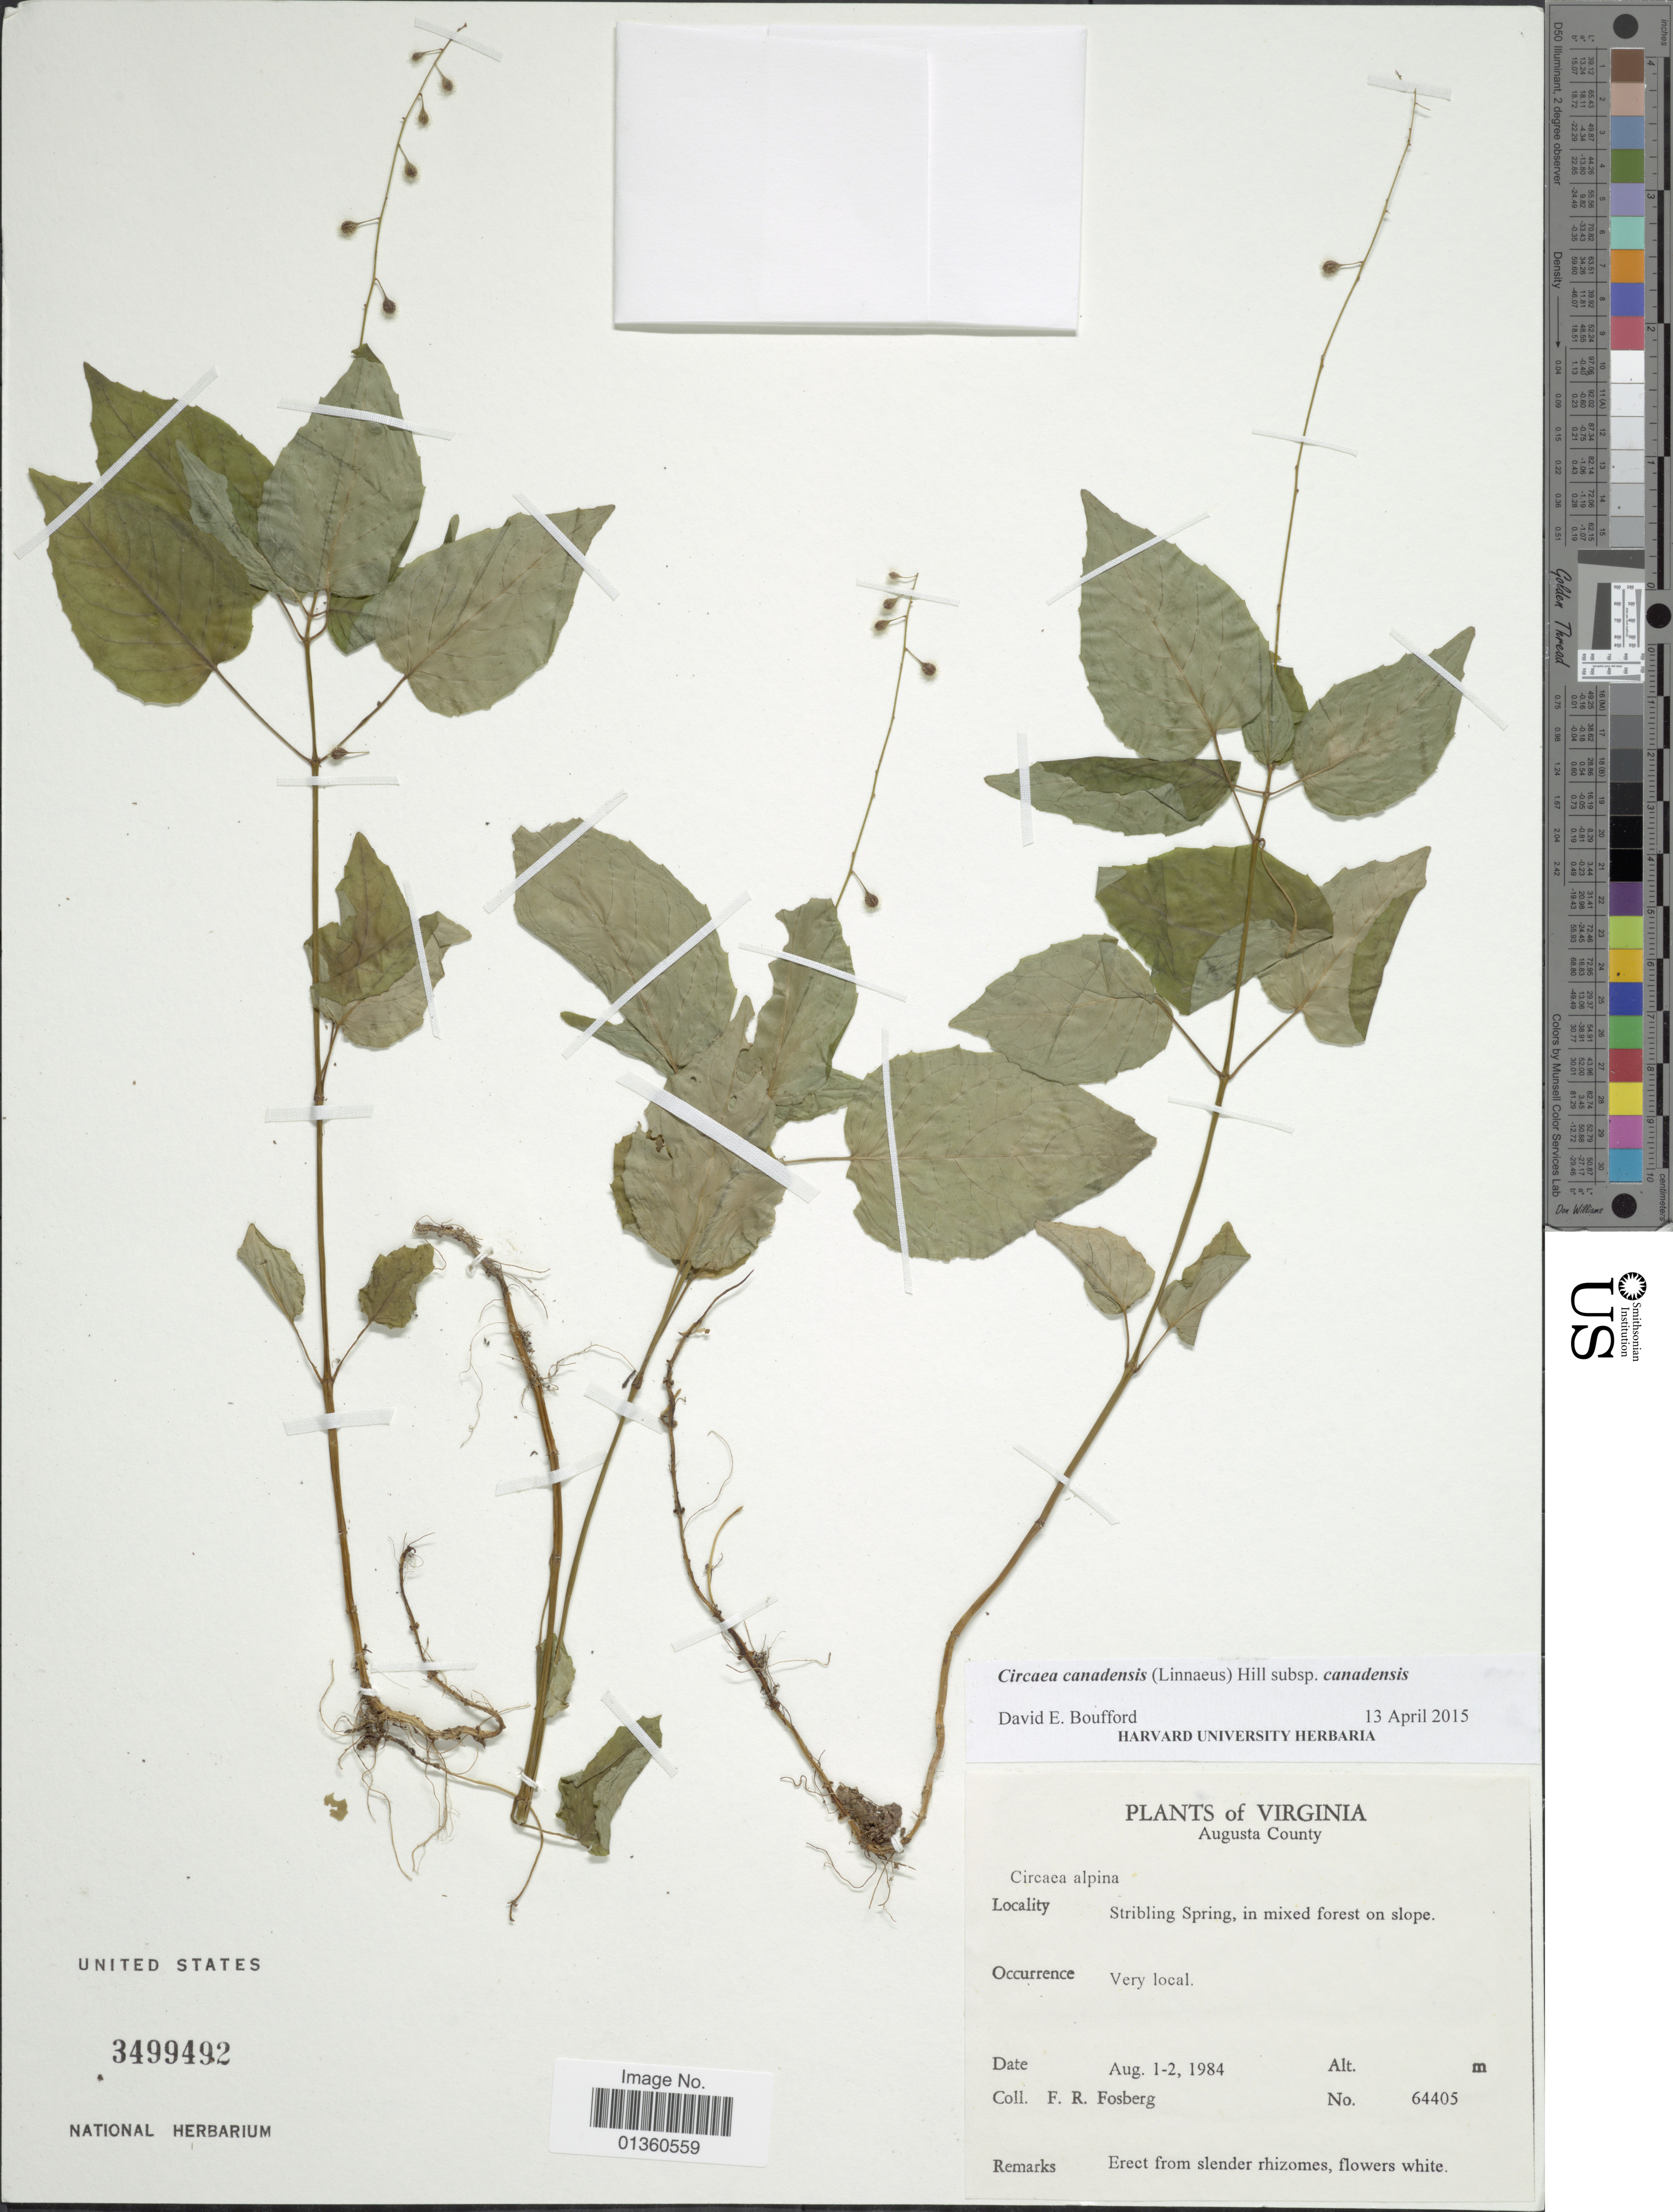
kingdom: Plantae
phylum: Tracheophyta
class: Magnoliopsida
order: Myrtales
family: Onagraceae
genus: Circaea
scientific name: Circaea canadensis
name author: (L.) Hill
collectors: F. R. Fosberg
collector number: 64405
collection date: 1984-08-01/1984-08-02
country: United States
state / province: Virginia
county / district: Augusta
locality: Augusta County. Stribling Spring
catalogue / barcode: US 3499492